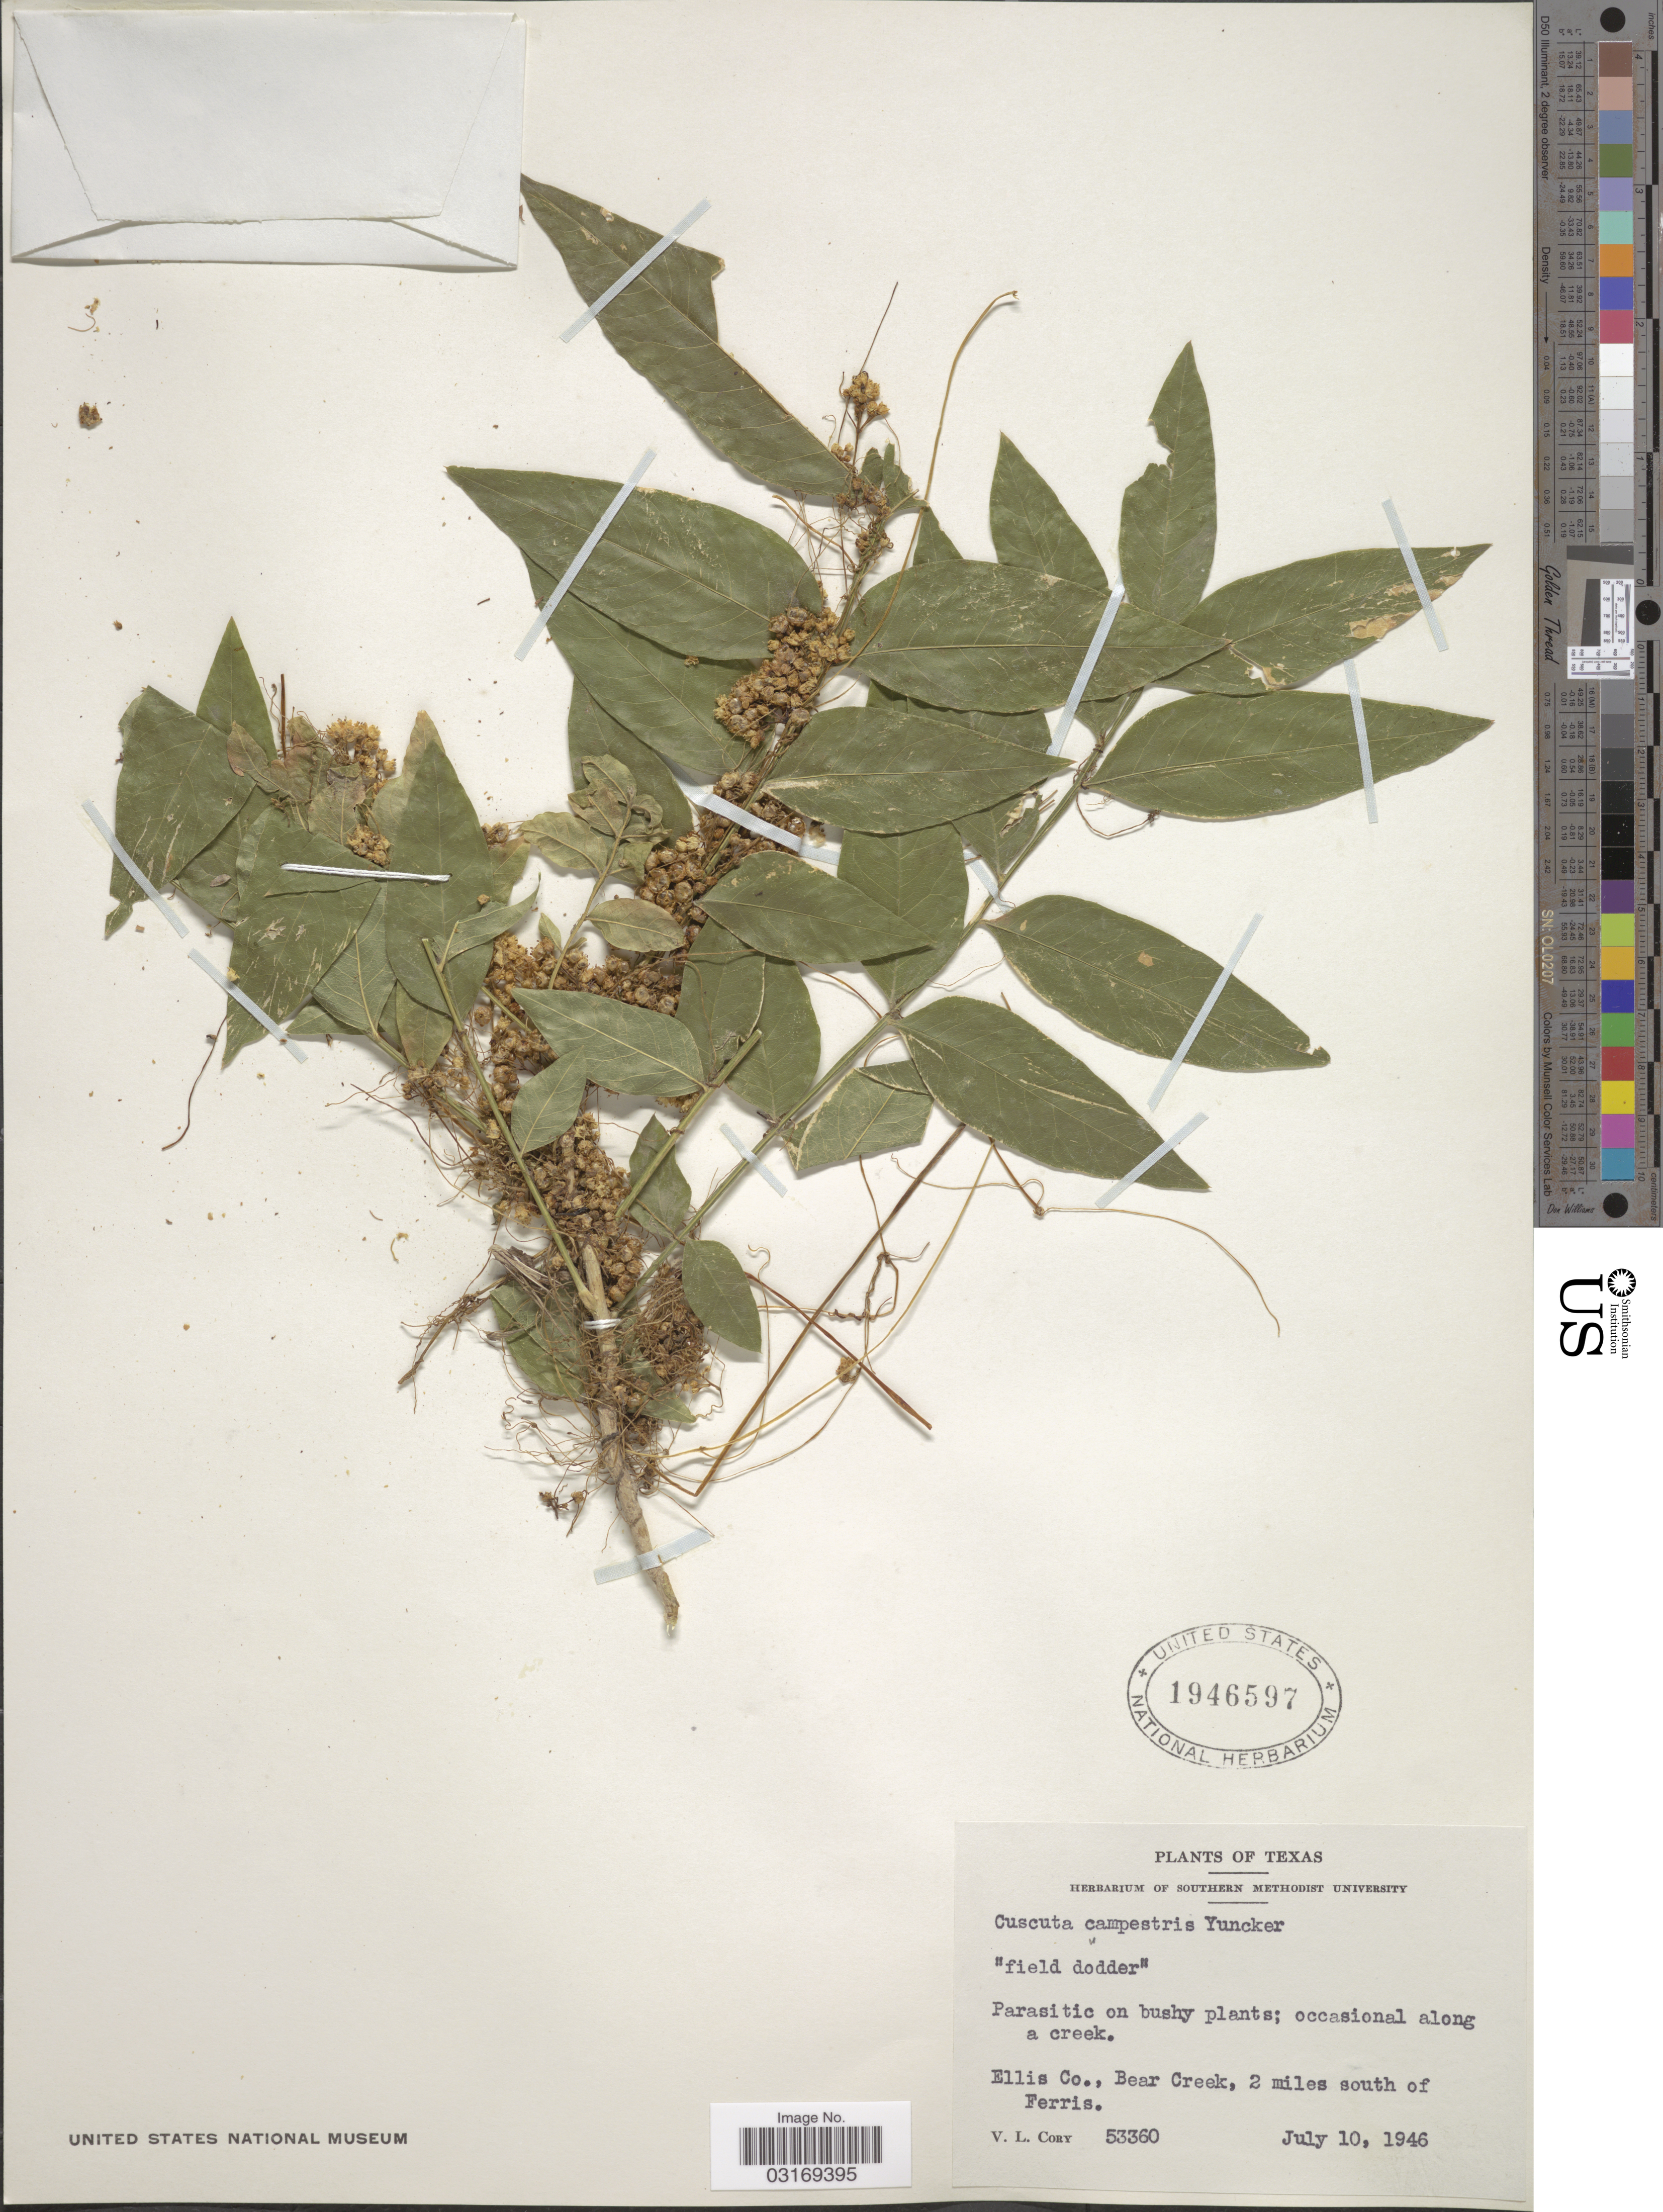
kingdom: Plantae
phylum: Tracheophyta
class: Magnoliopsida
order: Solanales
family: Convolvulaceae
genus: Cuscuta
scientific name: Cuscuta campestris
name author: Yunck.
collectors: V. Cory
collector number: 53360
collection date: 1946-07-10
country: United States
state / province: Texas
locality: Ellis Co., Bear Creek, 2 miles south of Ferris.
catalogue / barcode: US 1946597